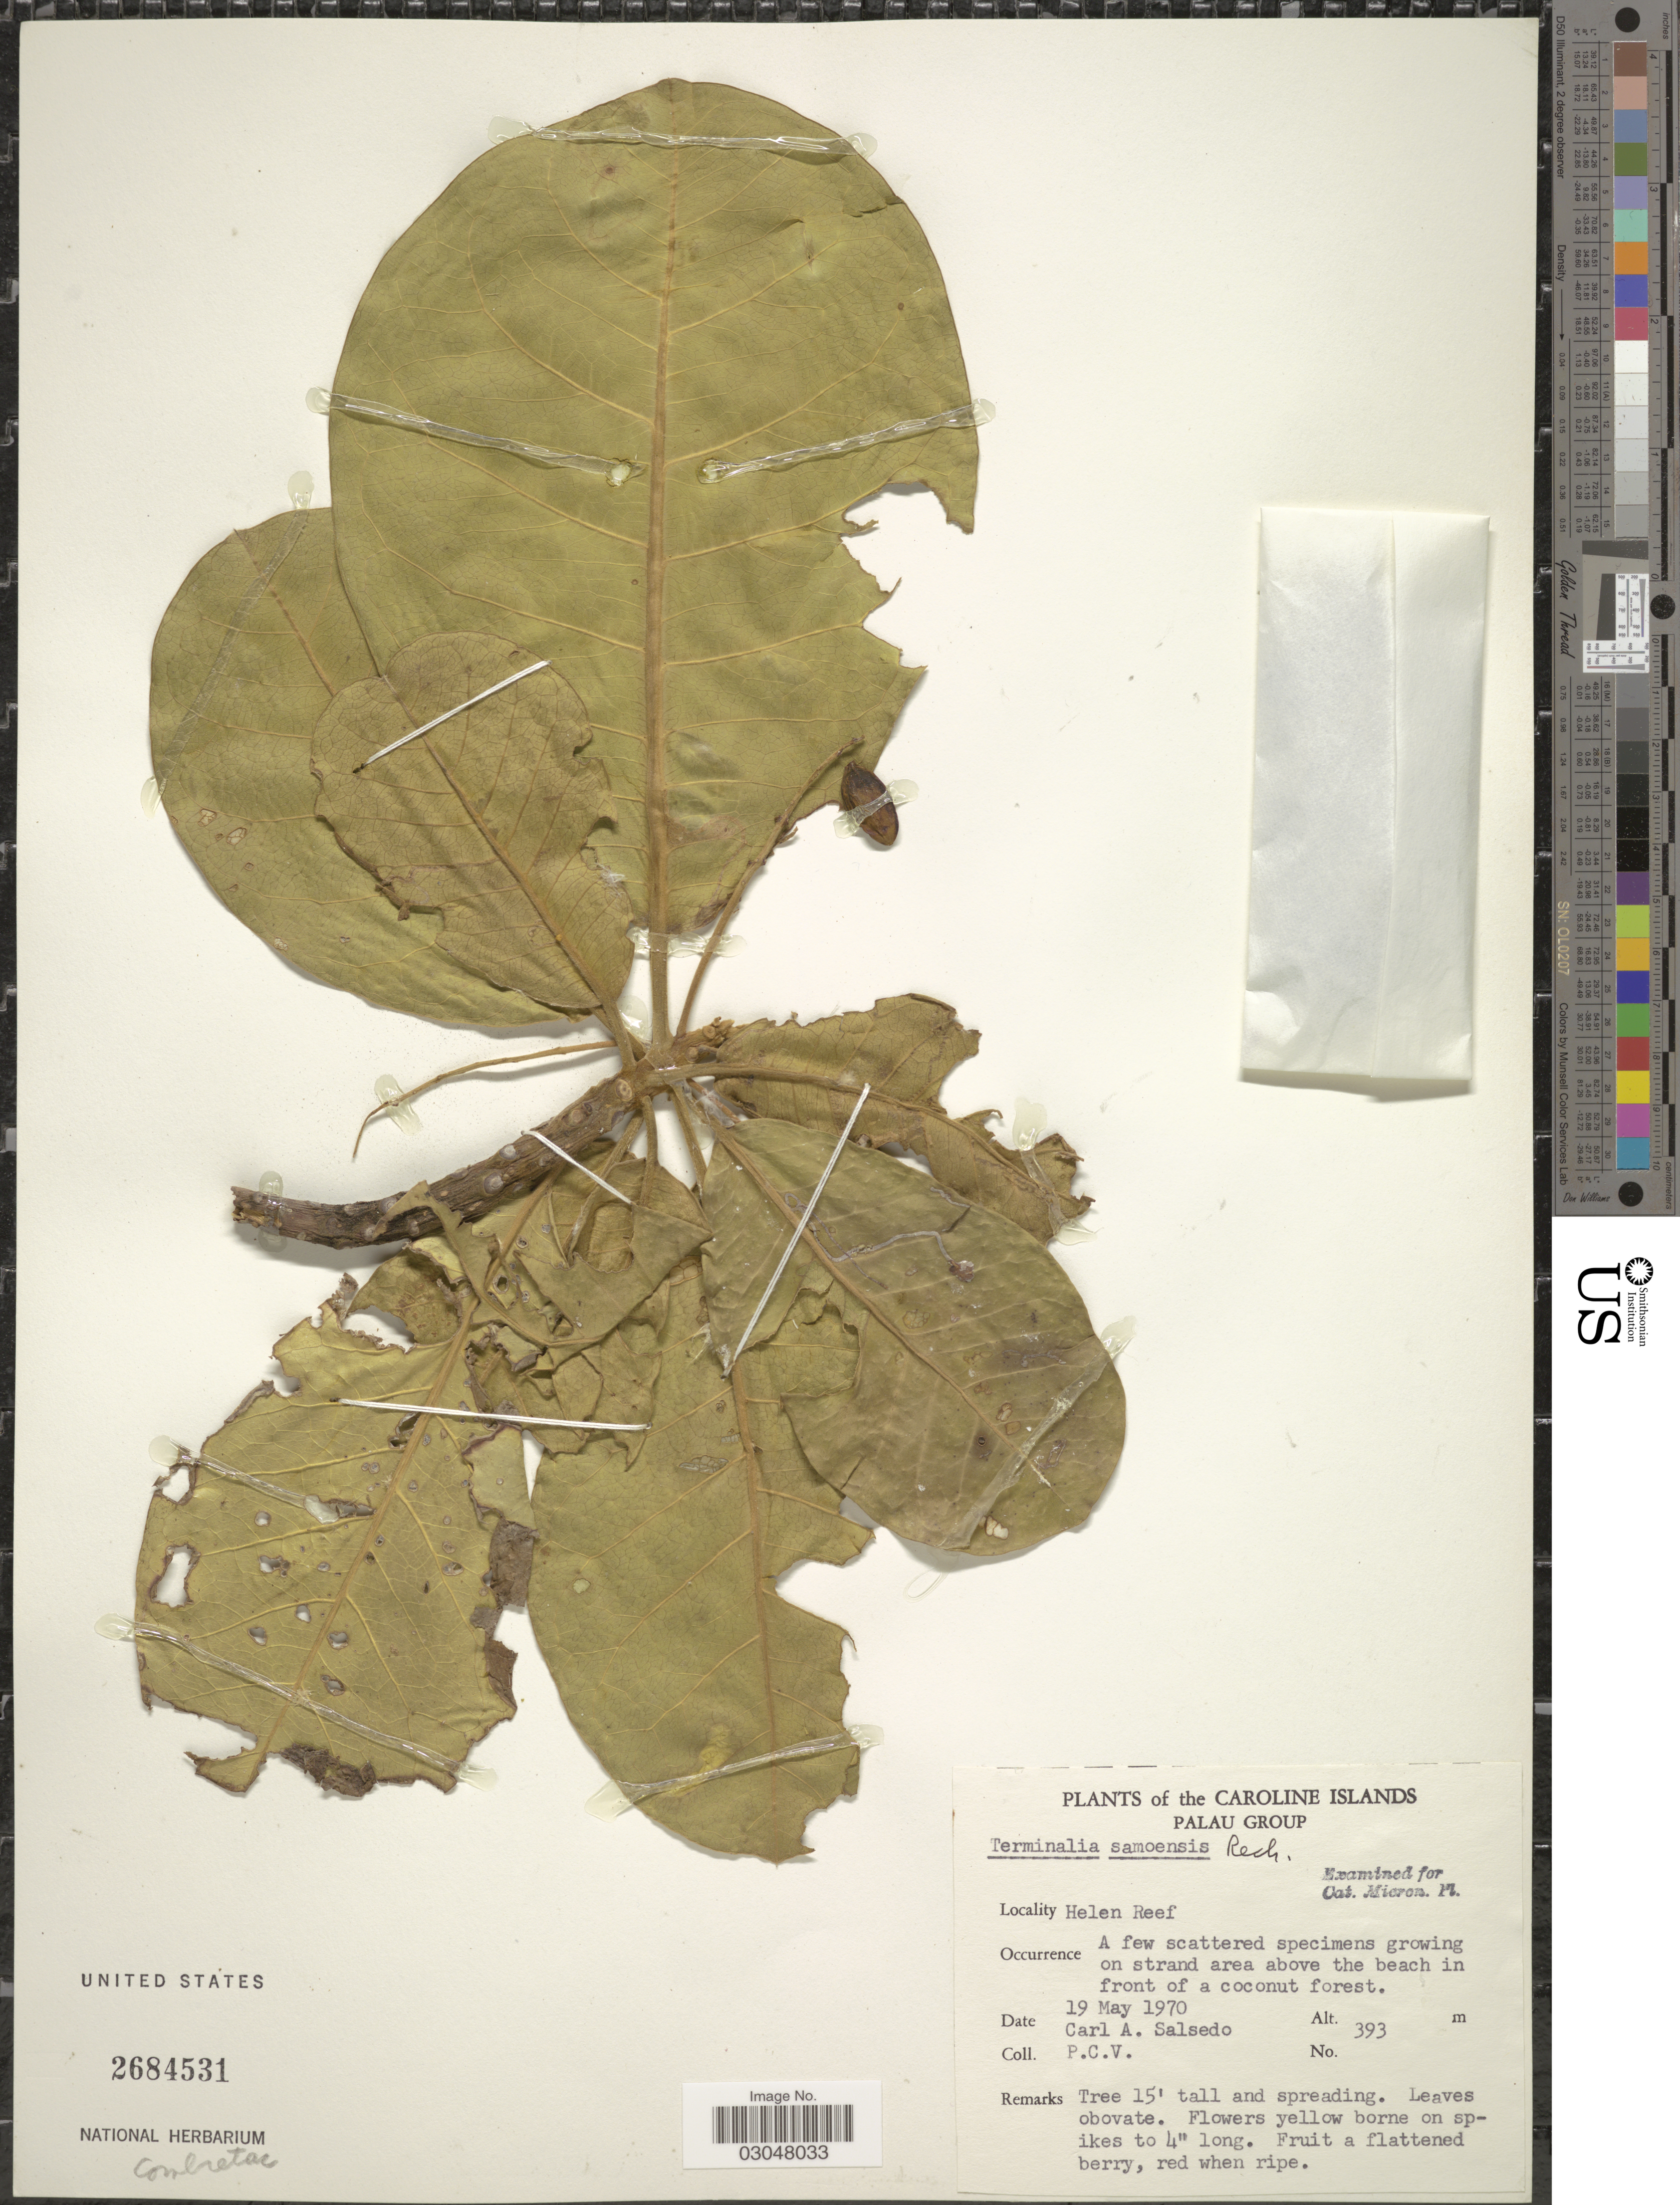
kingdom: Plantae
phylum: Tracheophyta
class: Magnoliopsida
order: Myrtales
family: Combretaceae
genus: Terminalia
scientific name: Terminalia samoensis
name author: Rech.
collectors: C.A. Salsedo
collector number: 393?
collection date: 1970-05-19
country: Palau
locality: Caroline Islands. Palau Group. Helen Reef.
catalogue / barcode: US 2684531